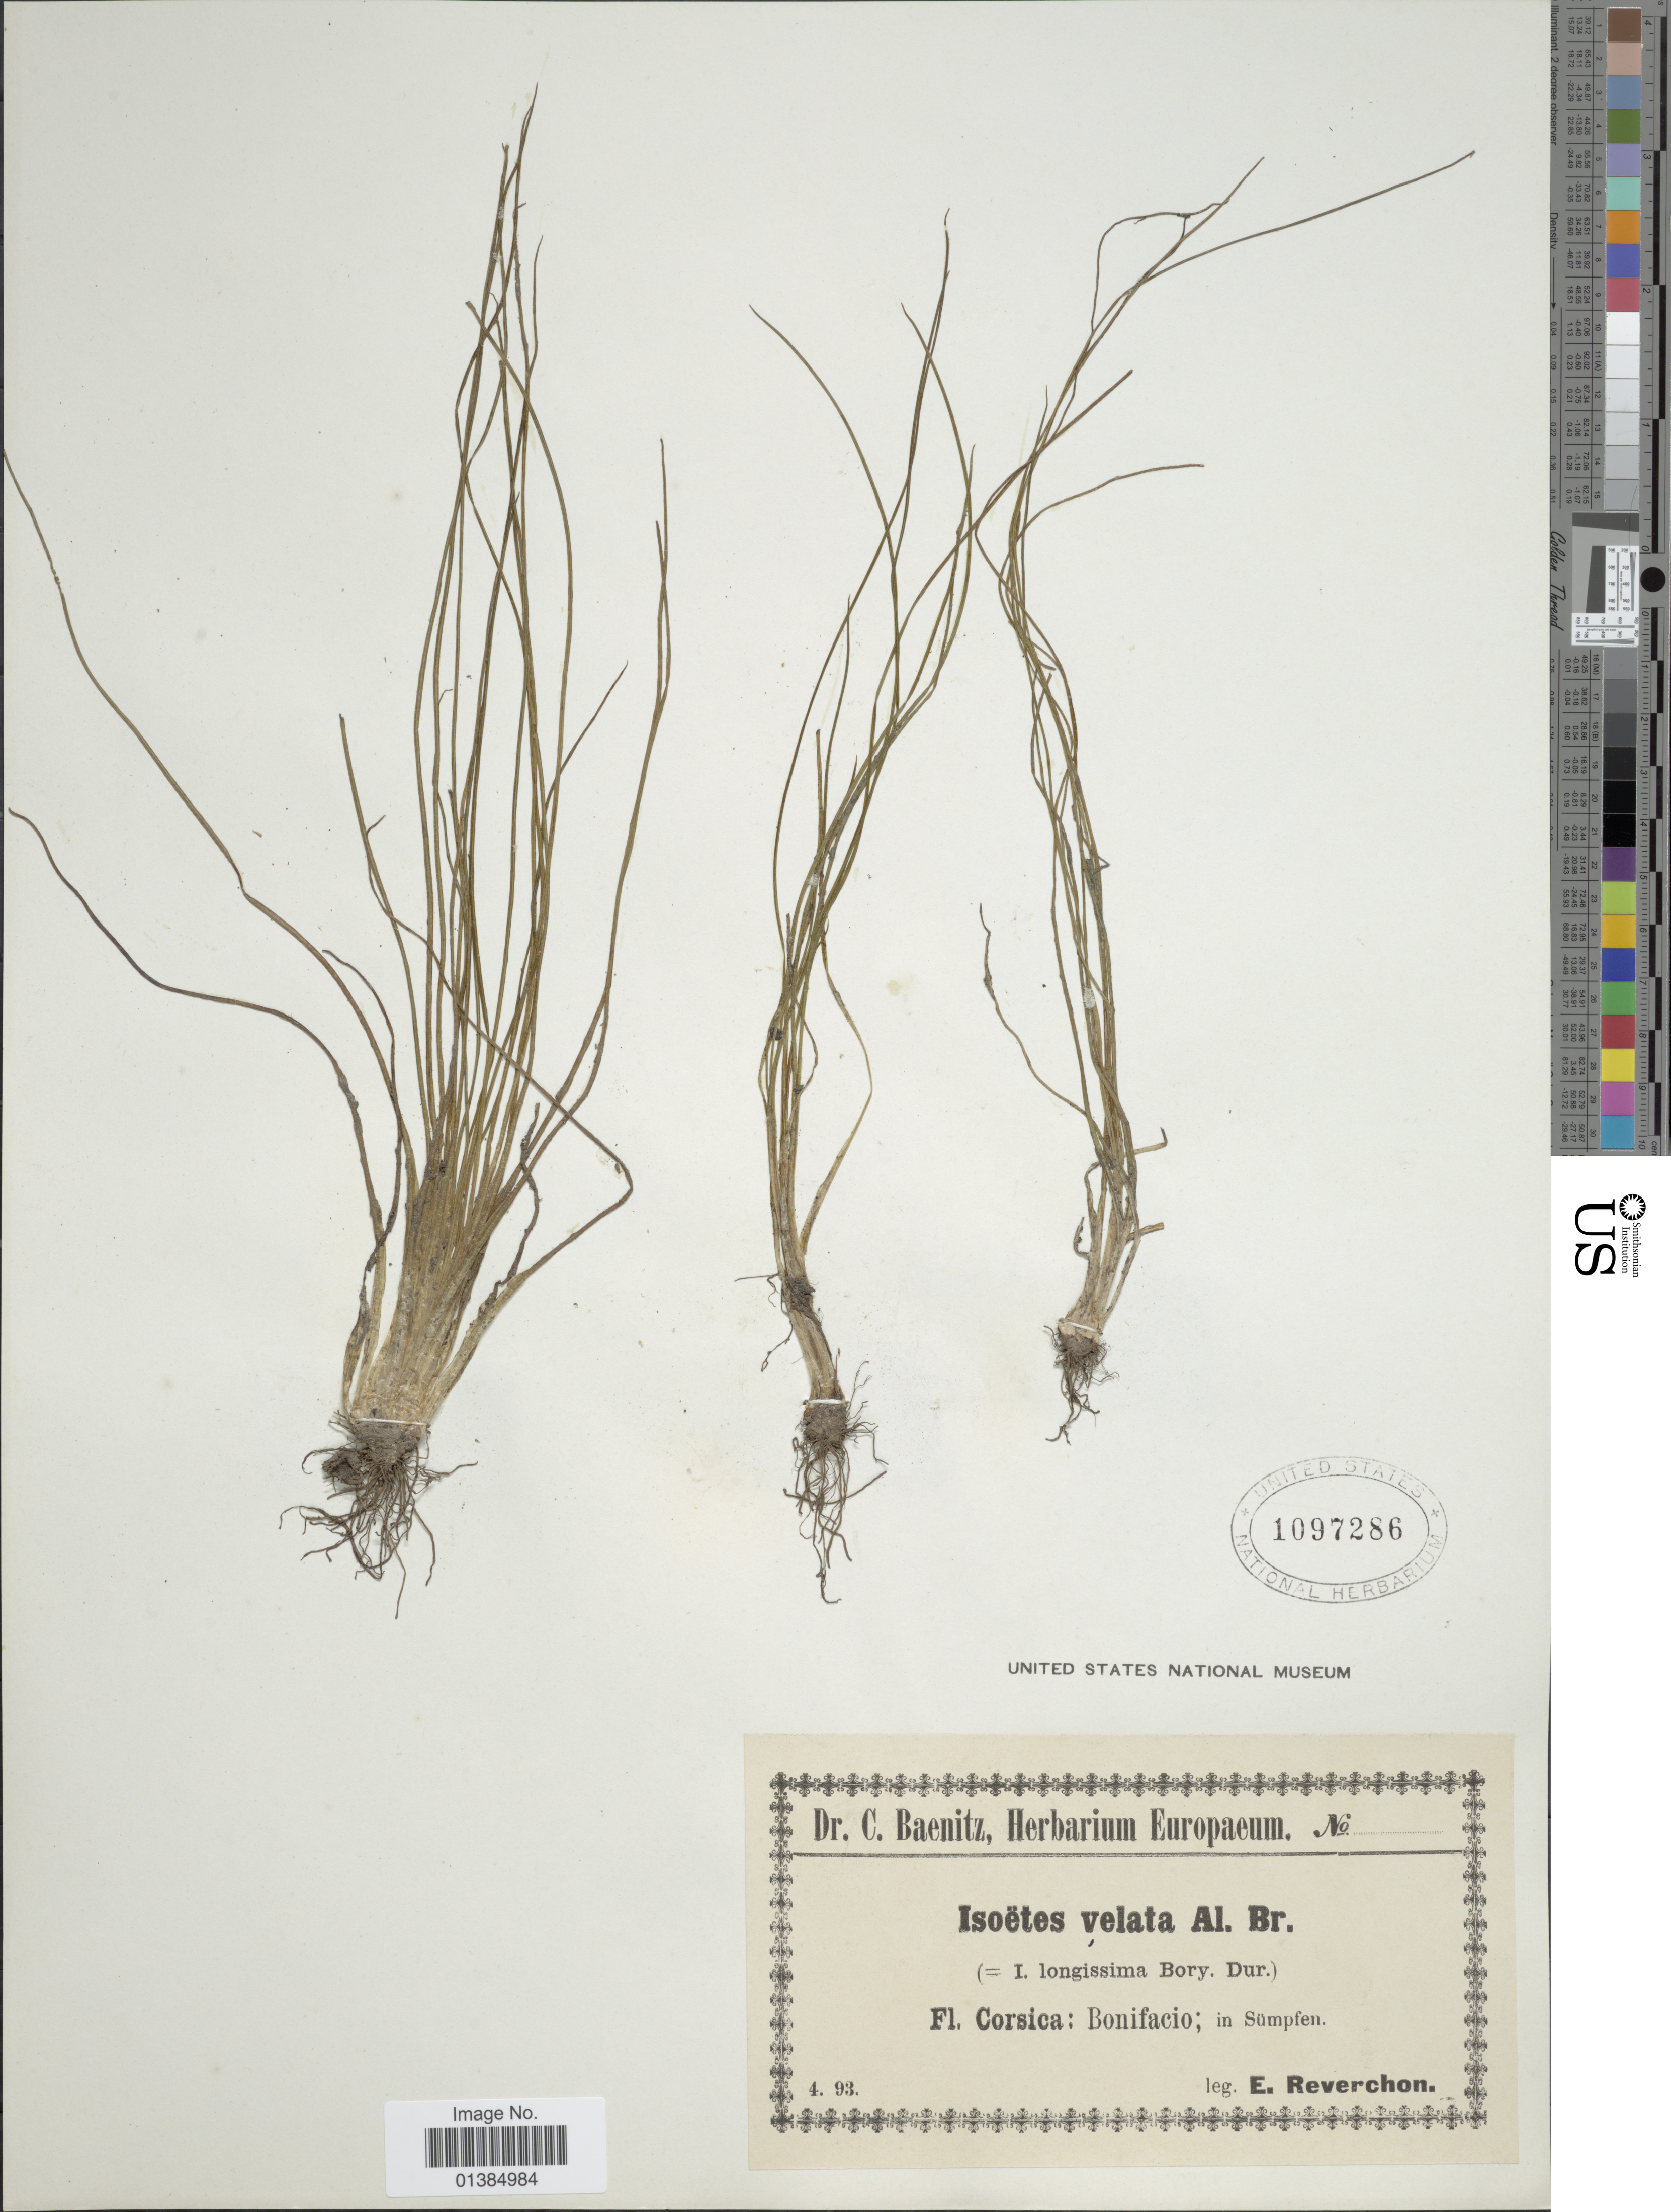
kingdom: Plantae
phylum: Tracheophyta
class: Lycopodiopsida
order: Isoetales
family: Isoetaceae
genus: Isoetes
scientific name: Isoetes velata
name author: A. Braun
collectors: E. Reverchon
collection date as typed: Transcribed d/m/y: /4/93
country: France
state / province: Corsica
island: Corse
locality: Bonifacio; in Sümpfen.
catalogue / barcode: US 1097286